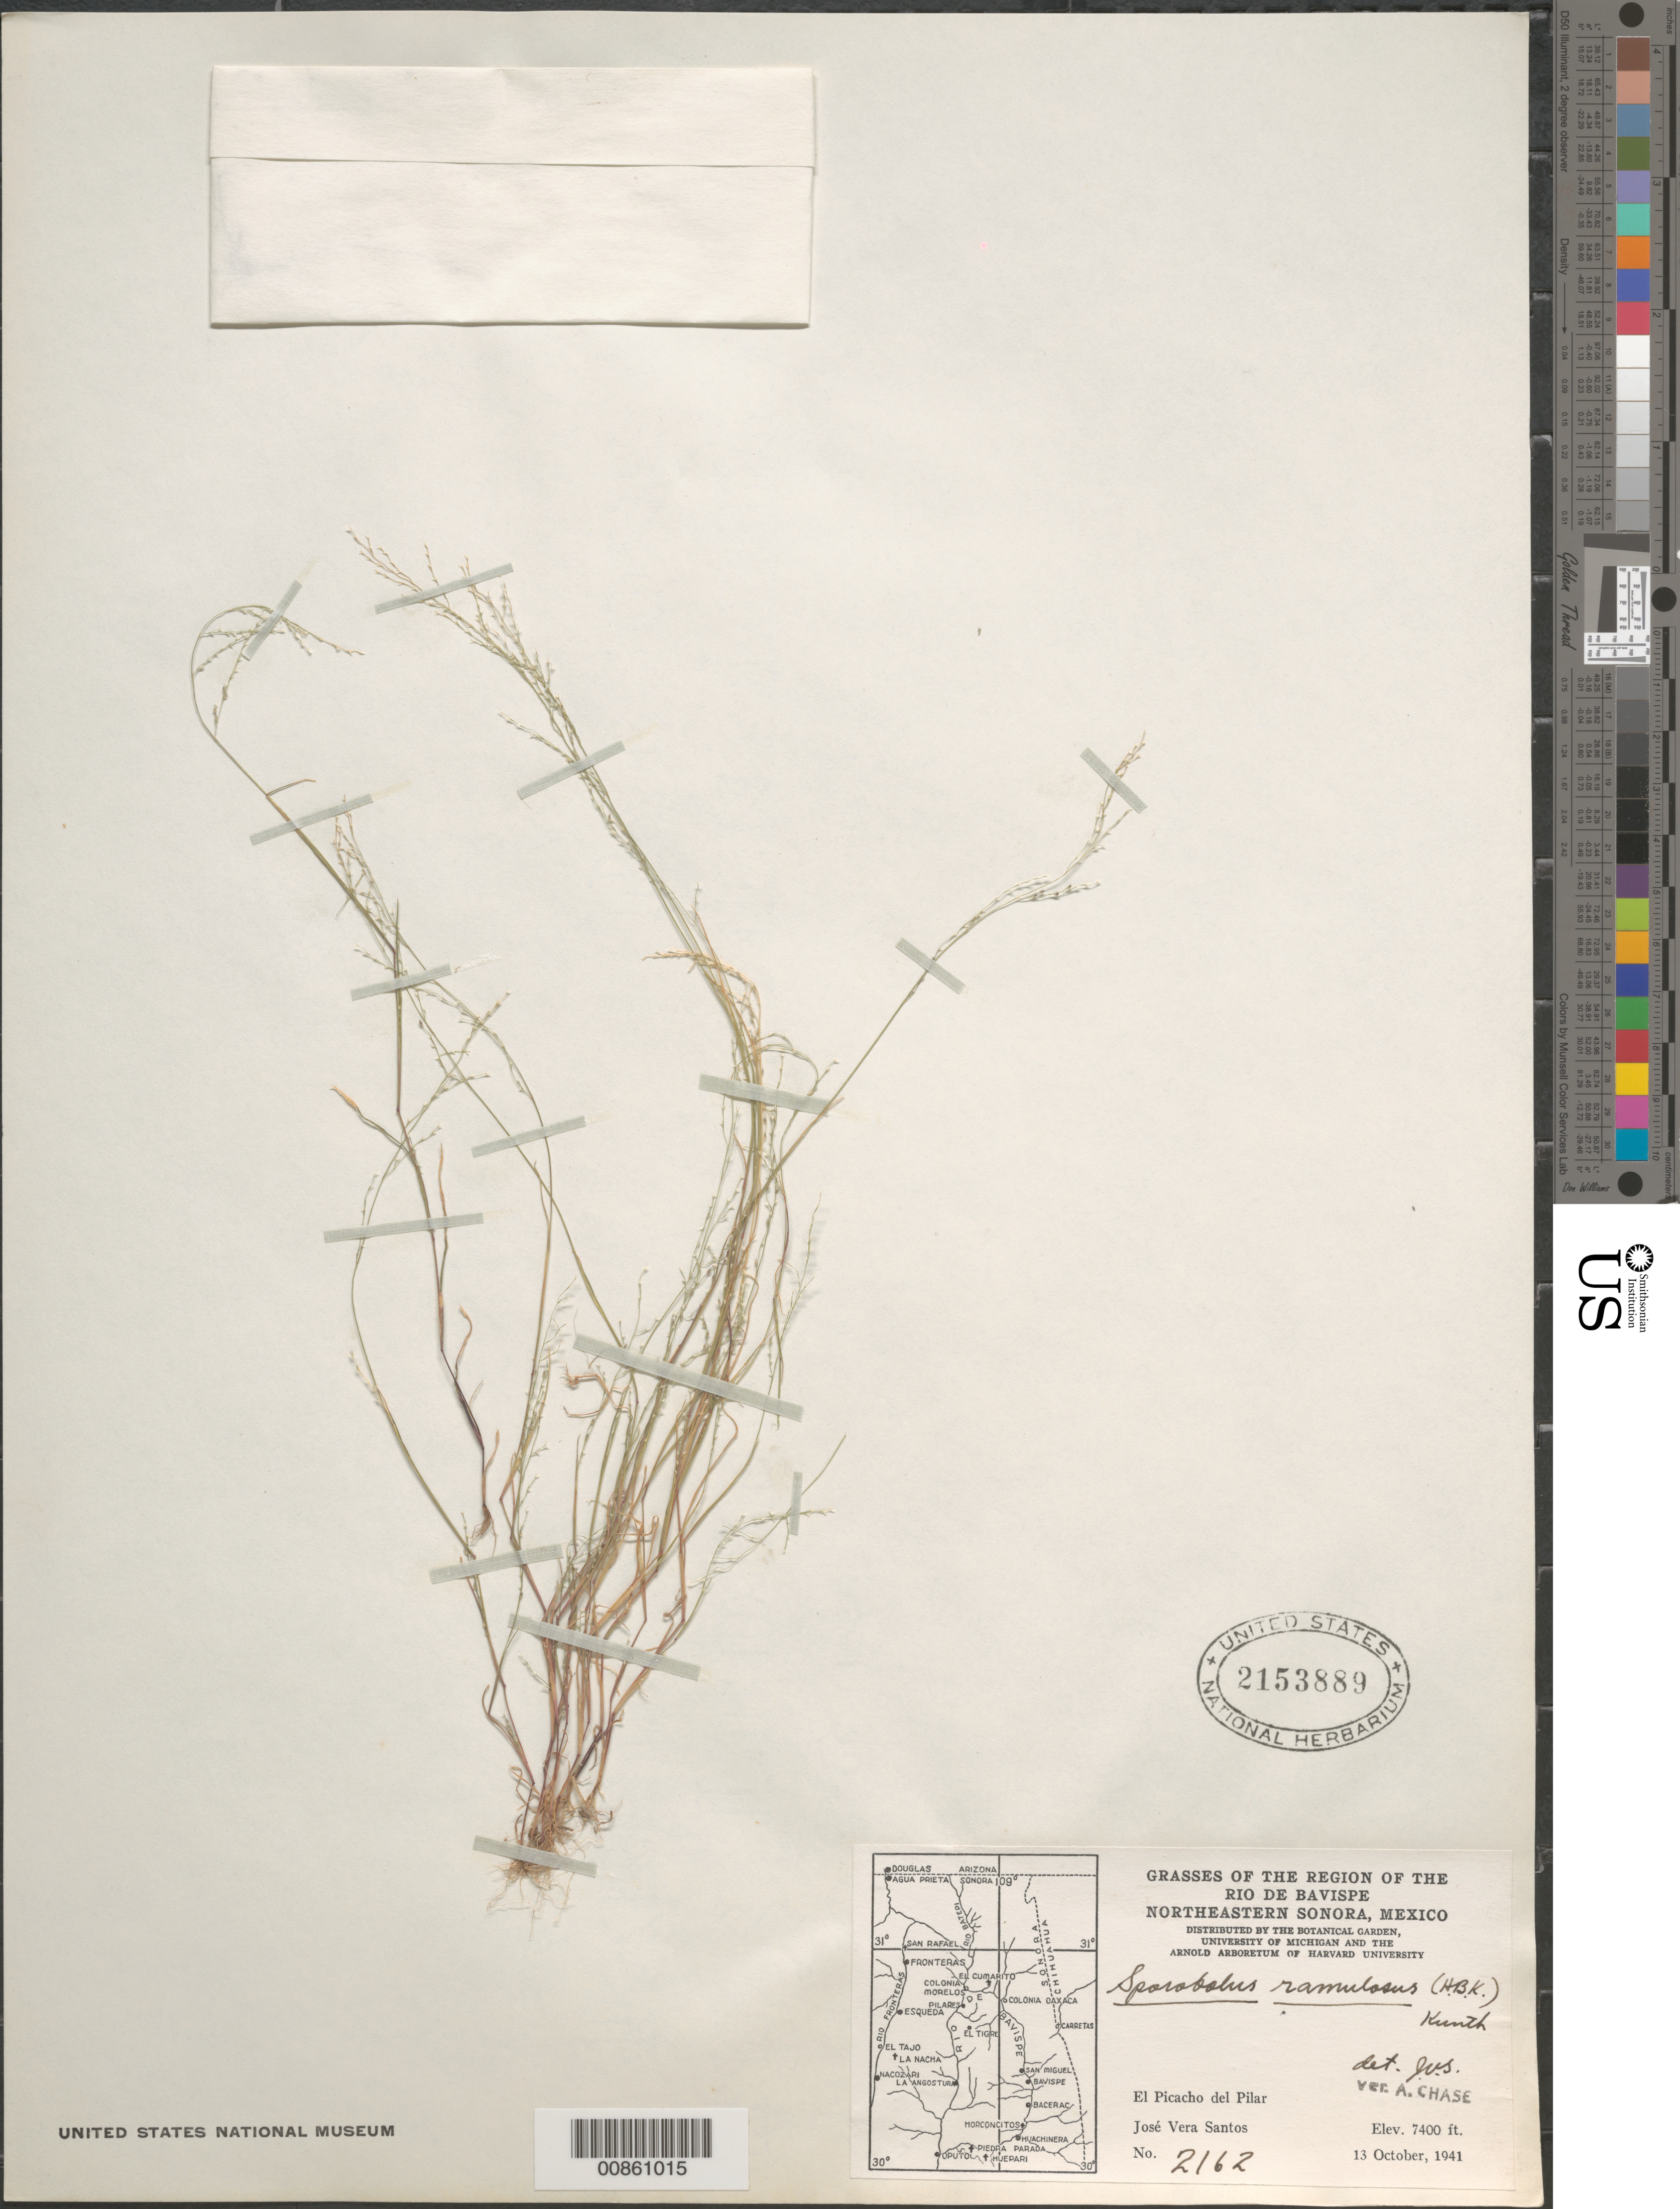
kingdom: Plantae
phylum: Tracheophyta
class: Liliopsida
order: Poales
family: Poaceae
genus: Muhlenbergia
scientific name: Muhlenbergia ramulosa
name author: (Kunth) Swallen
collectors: J. Vera Santos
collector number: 2162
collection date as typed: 13 Oct 1941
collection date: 1941-10-13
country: Mexico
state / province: Sonora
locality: El Picacho del Pilar, Son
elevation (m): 2256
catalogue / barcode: US 2153889